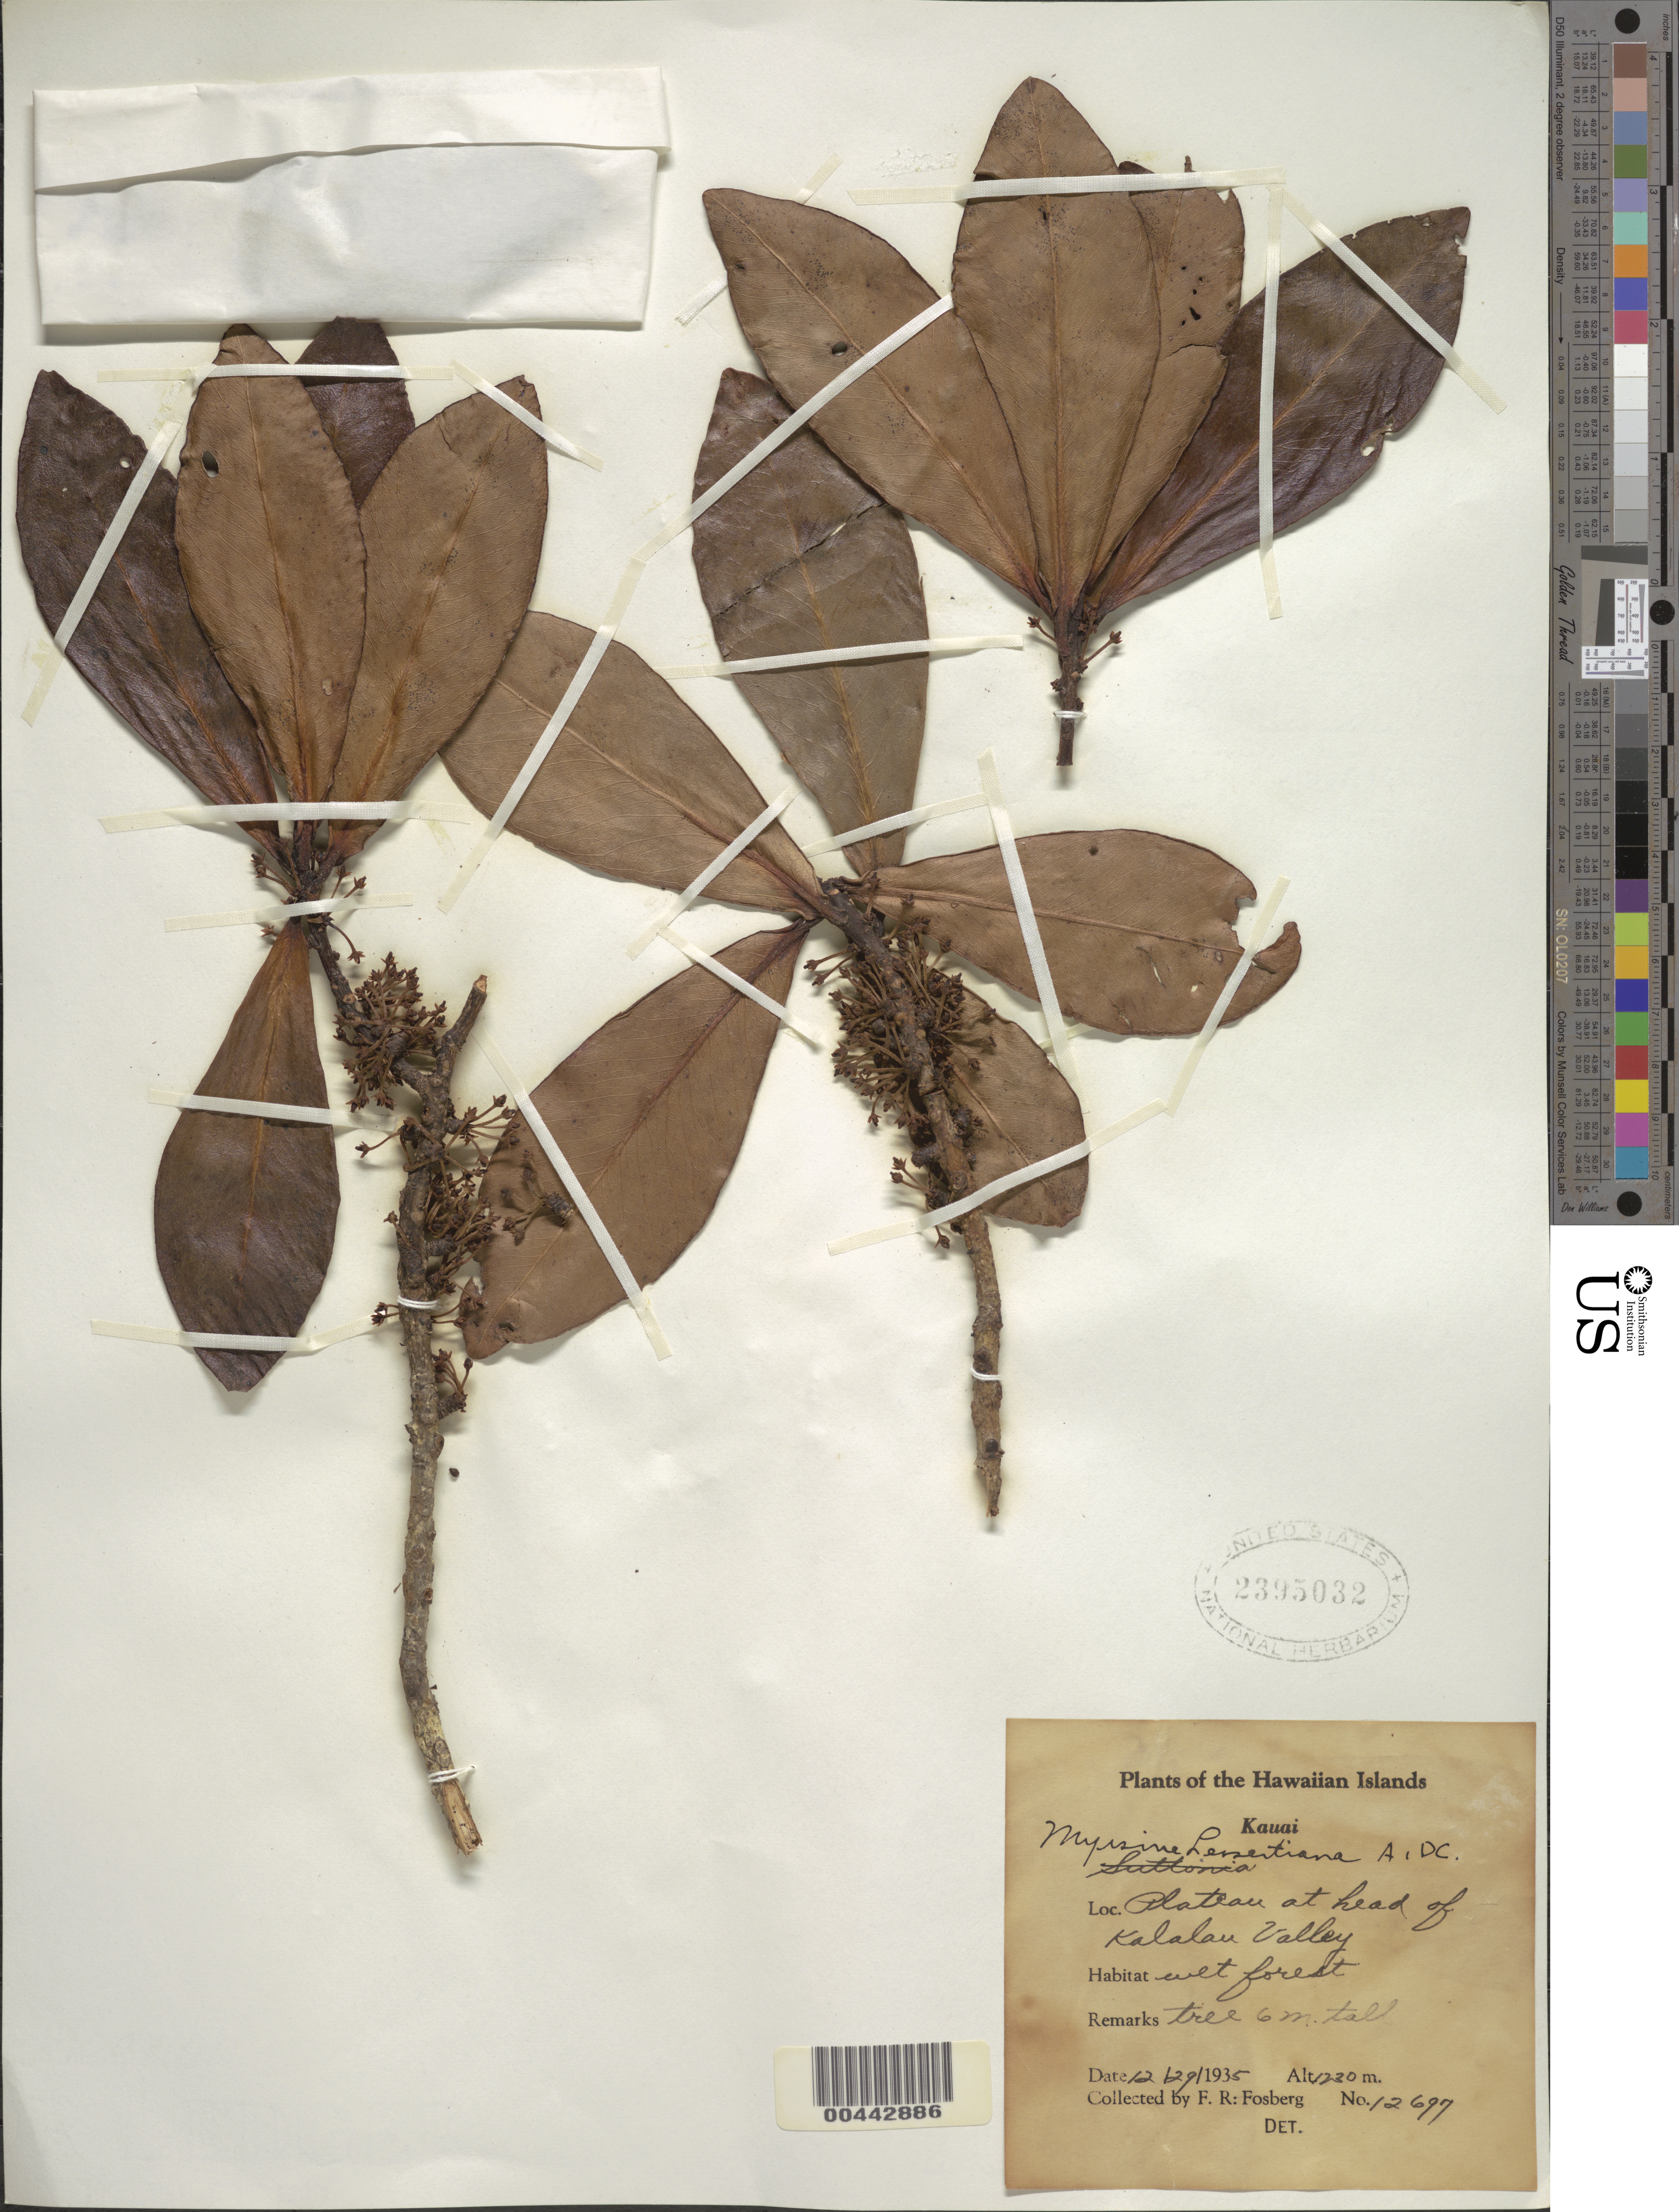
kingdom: Plantae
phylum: Tracheophyta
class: Magnoliopsida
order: Ericales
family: Primulaceae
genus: Myrsine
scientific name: Myrsine lessertiana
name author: A. DC.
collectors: F. R. Fosberg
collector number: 12697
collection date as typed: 29 Dec 1935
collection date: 1935-12-29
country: United States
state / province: Hawaii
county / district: Kauai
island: Kaua'i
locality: Plateau at head of Kalalau Valley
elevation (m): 1230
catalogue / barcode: US 2395032